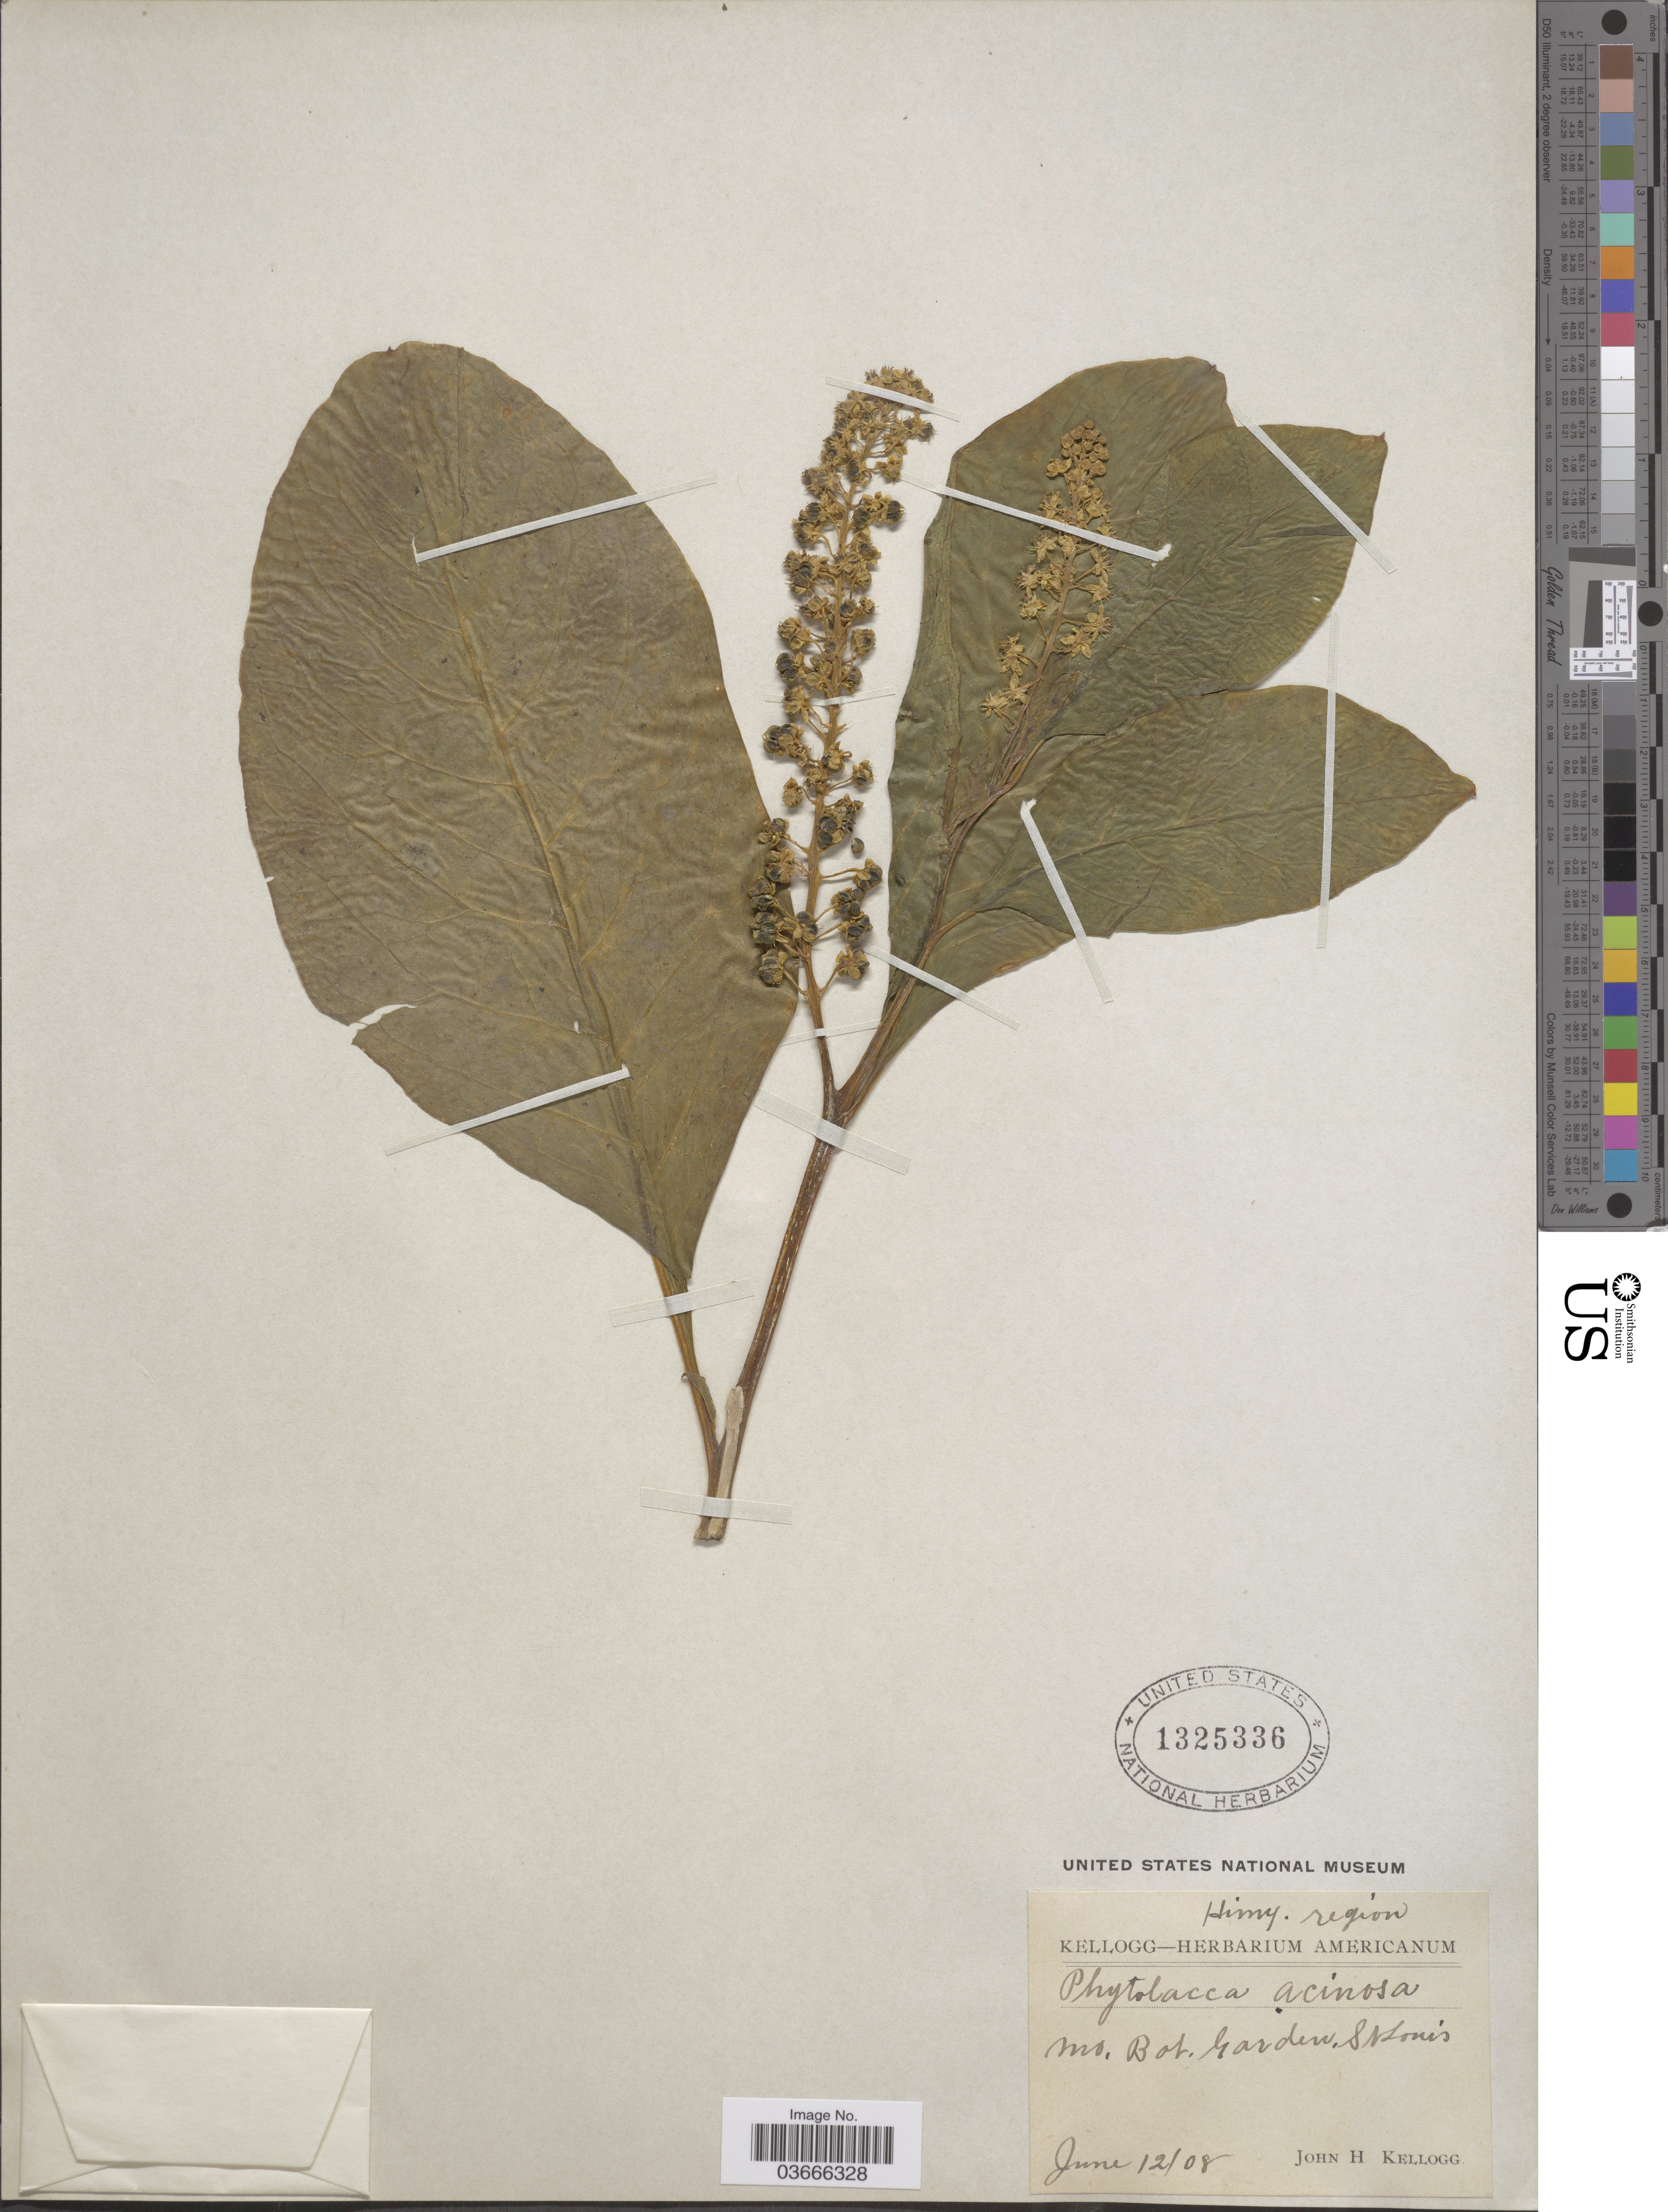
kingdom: Plantae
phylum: Tracheophyta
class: Magnoliopsida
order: Caryophyllales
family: Phytolaccaceae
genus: Phytolacca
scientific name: Phytolacca acinosa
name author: Roxb.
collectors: J. H. Kellogg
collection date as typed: Transcribed d/m/y: 12/6/8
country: United States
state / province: Missouri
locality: Himy. region. Mo. Bot. Garden. St Louis.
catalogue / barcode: US 1325336